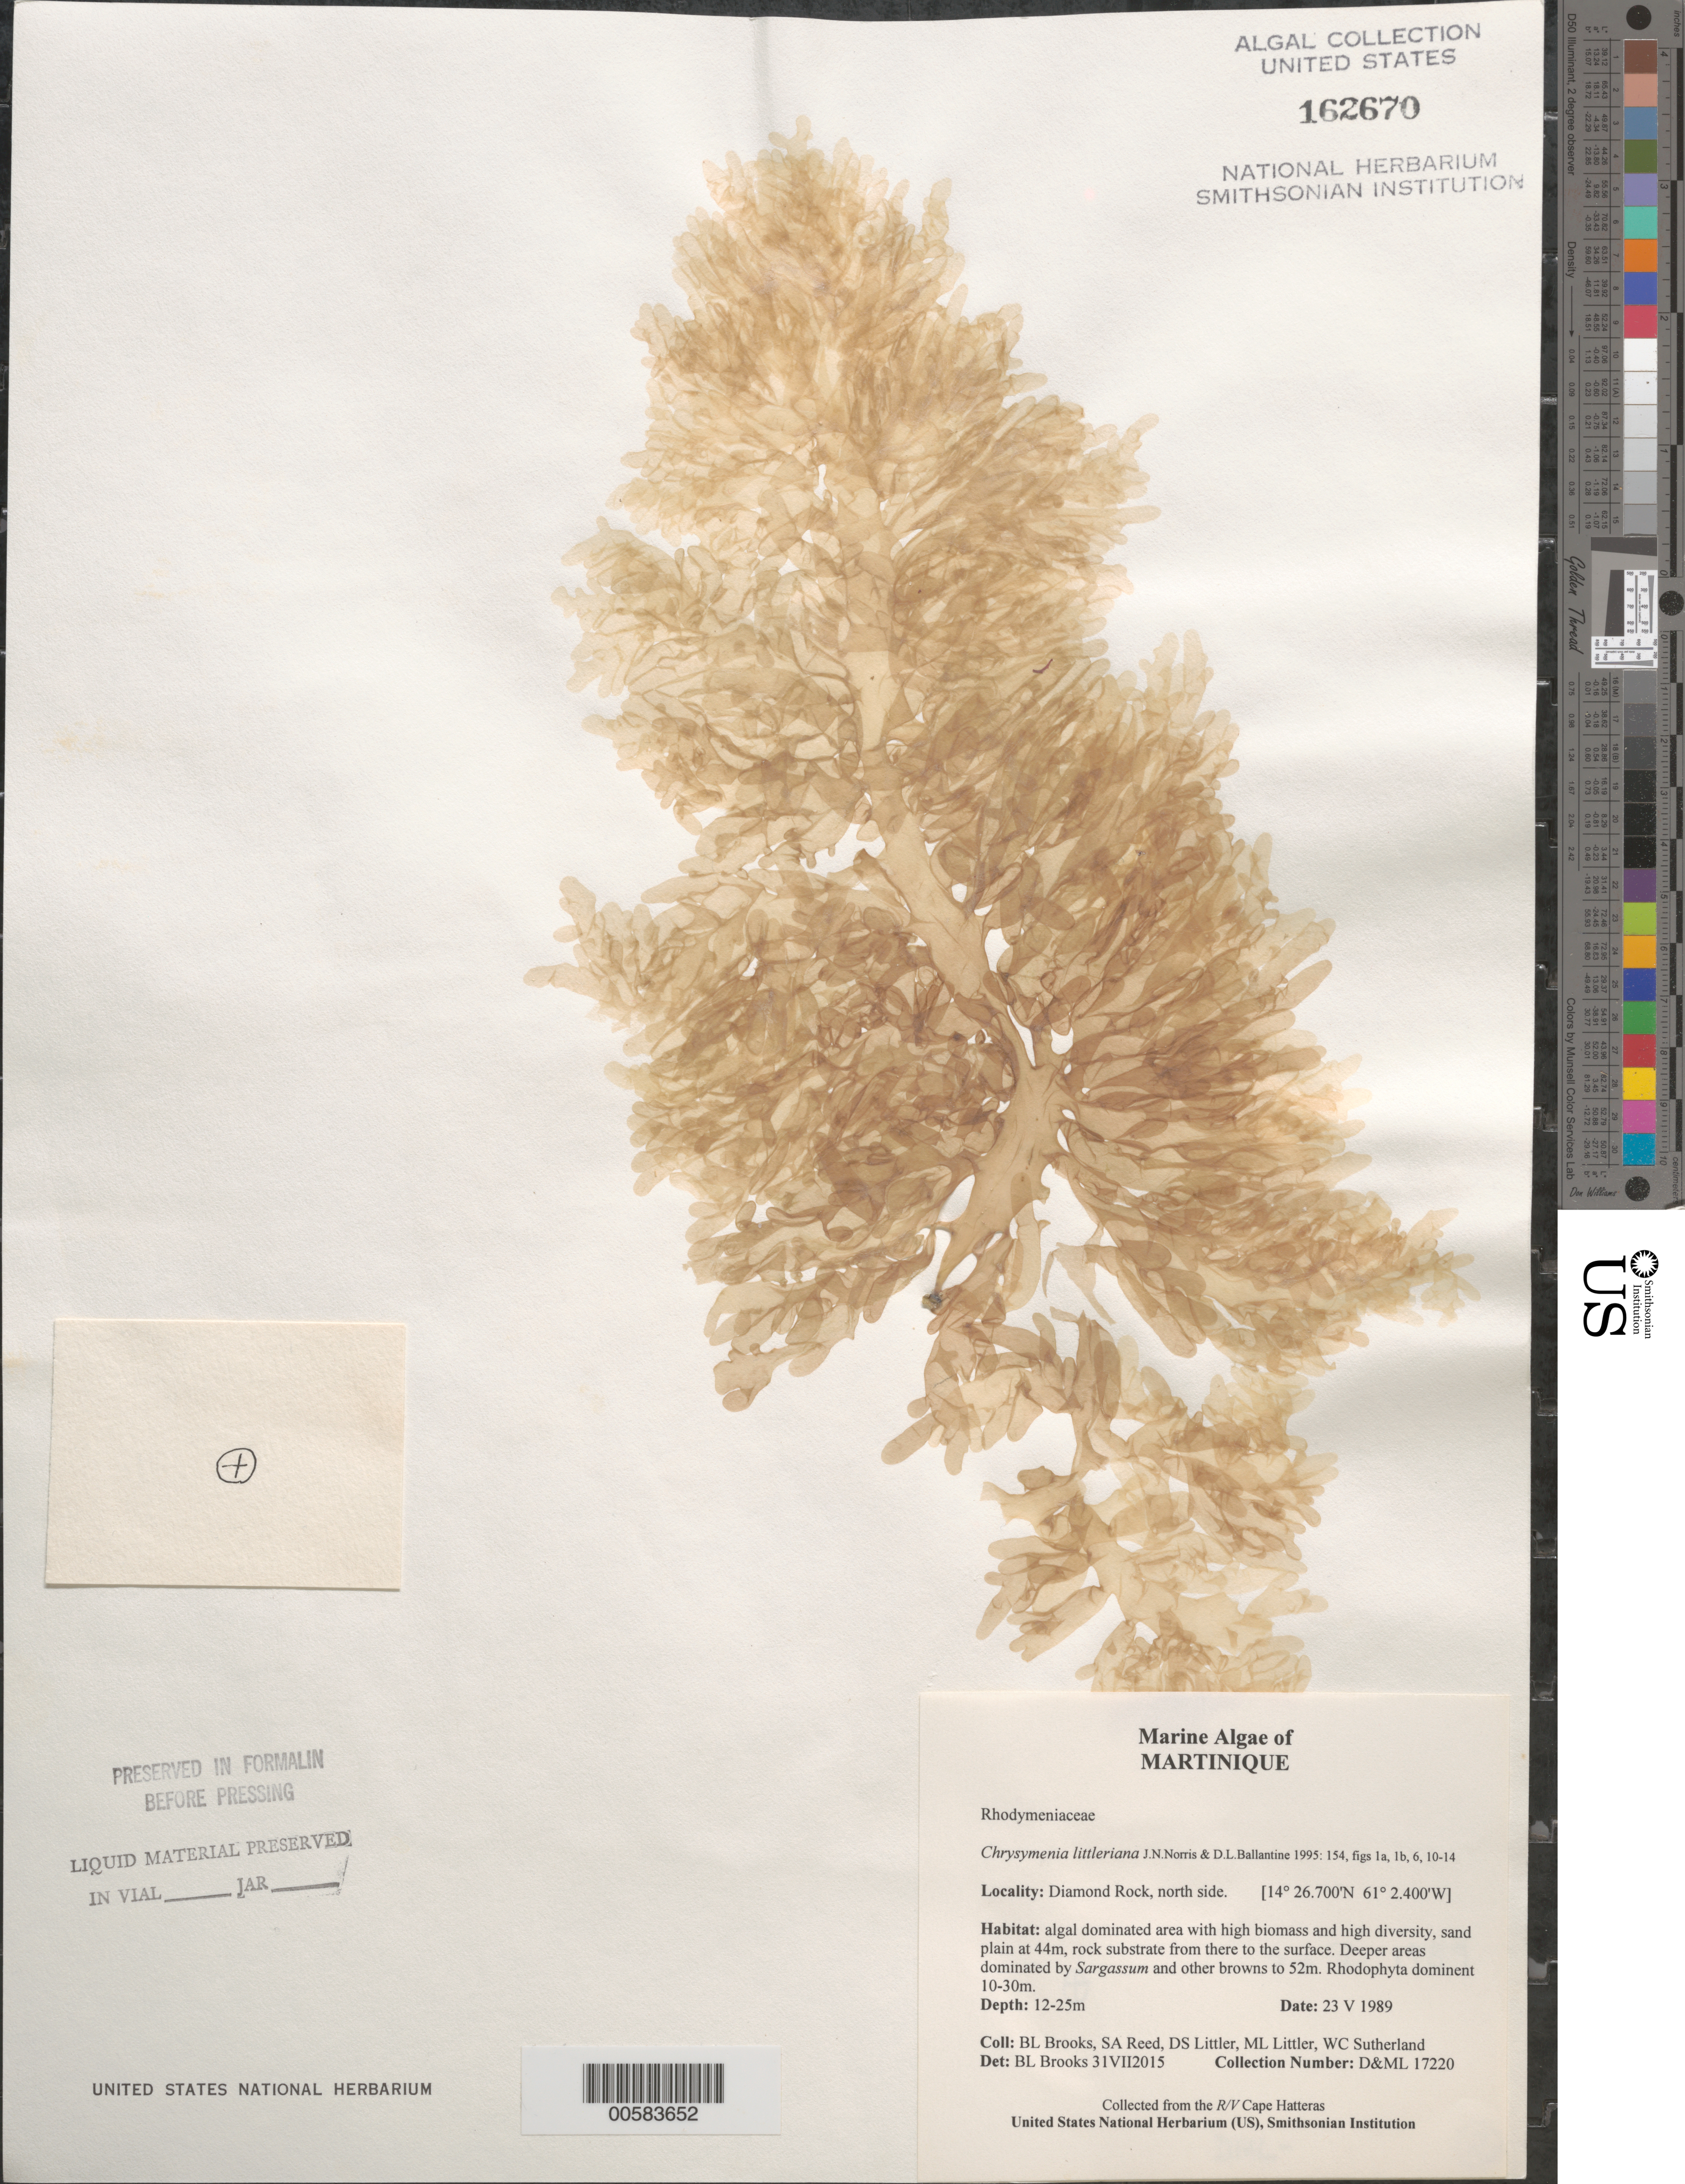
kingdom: Plantae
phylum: Rhodophyta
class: Florideophyceae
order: Rhodymeniales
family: Rhodymeniaceae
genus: Chrysymenia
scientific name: Chrysymenia littleriana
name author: J.N. Norris & D.L. Ballant.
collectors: B. Brooks, S. Reed, D. S. Littler, M. Littler & W. Sutherland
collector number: D&ML17220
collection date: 1989-05-23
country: Martinique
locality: Diamond Rock, north side.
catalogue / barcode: US 162670